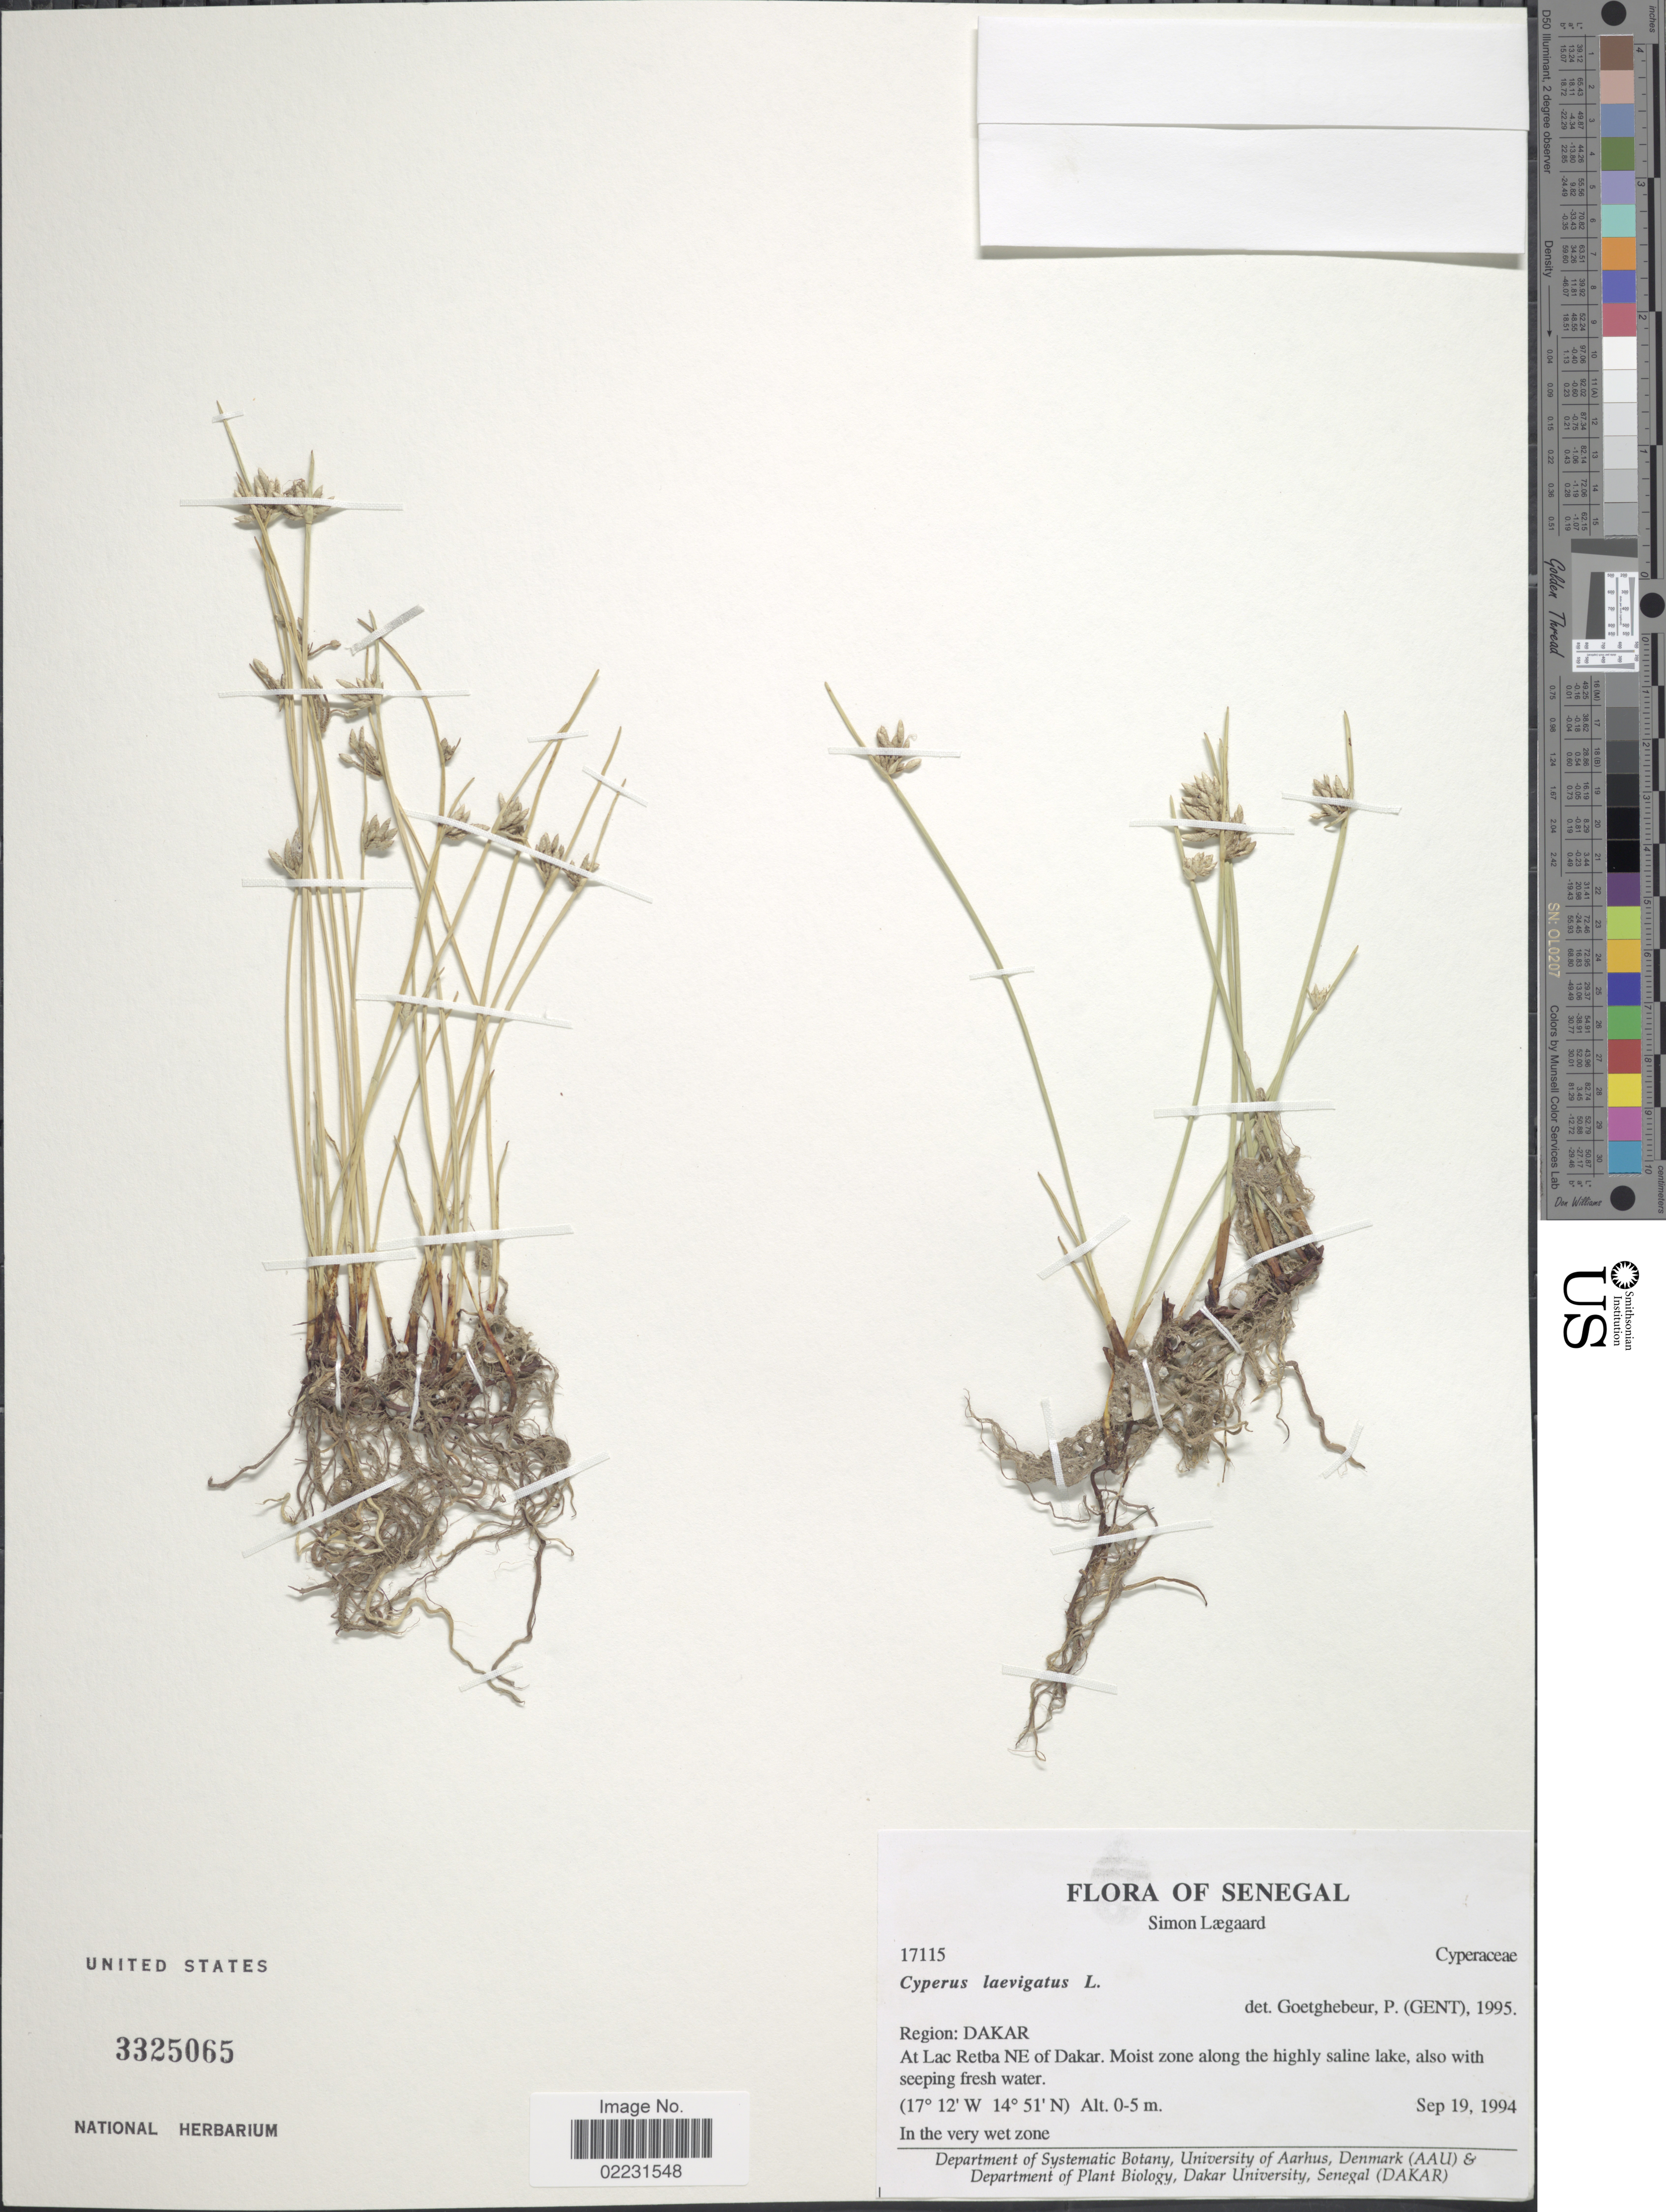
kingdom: Plantae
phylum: Tracheophyta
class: Liliopsida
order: Poales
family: Cyperaceae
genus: Cyperus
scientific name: Cyperus laevigatus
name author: L.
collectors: S. Lægaard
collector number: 17115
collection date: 1994-09-19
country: Senegal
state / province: Dakar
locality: Region: Dakar, At Lac Retba NE of Dakar, Moist zone along the highly saline lake.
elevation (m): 0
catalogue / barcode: US 3325065